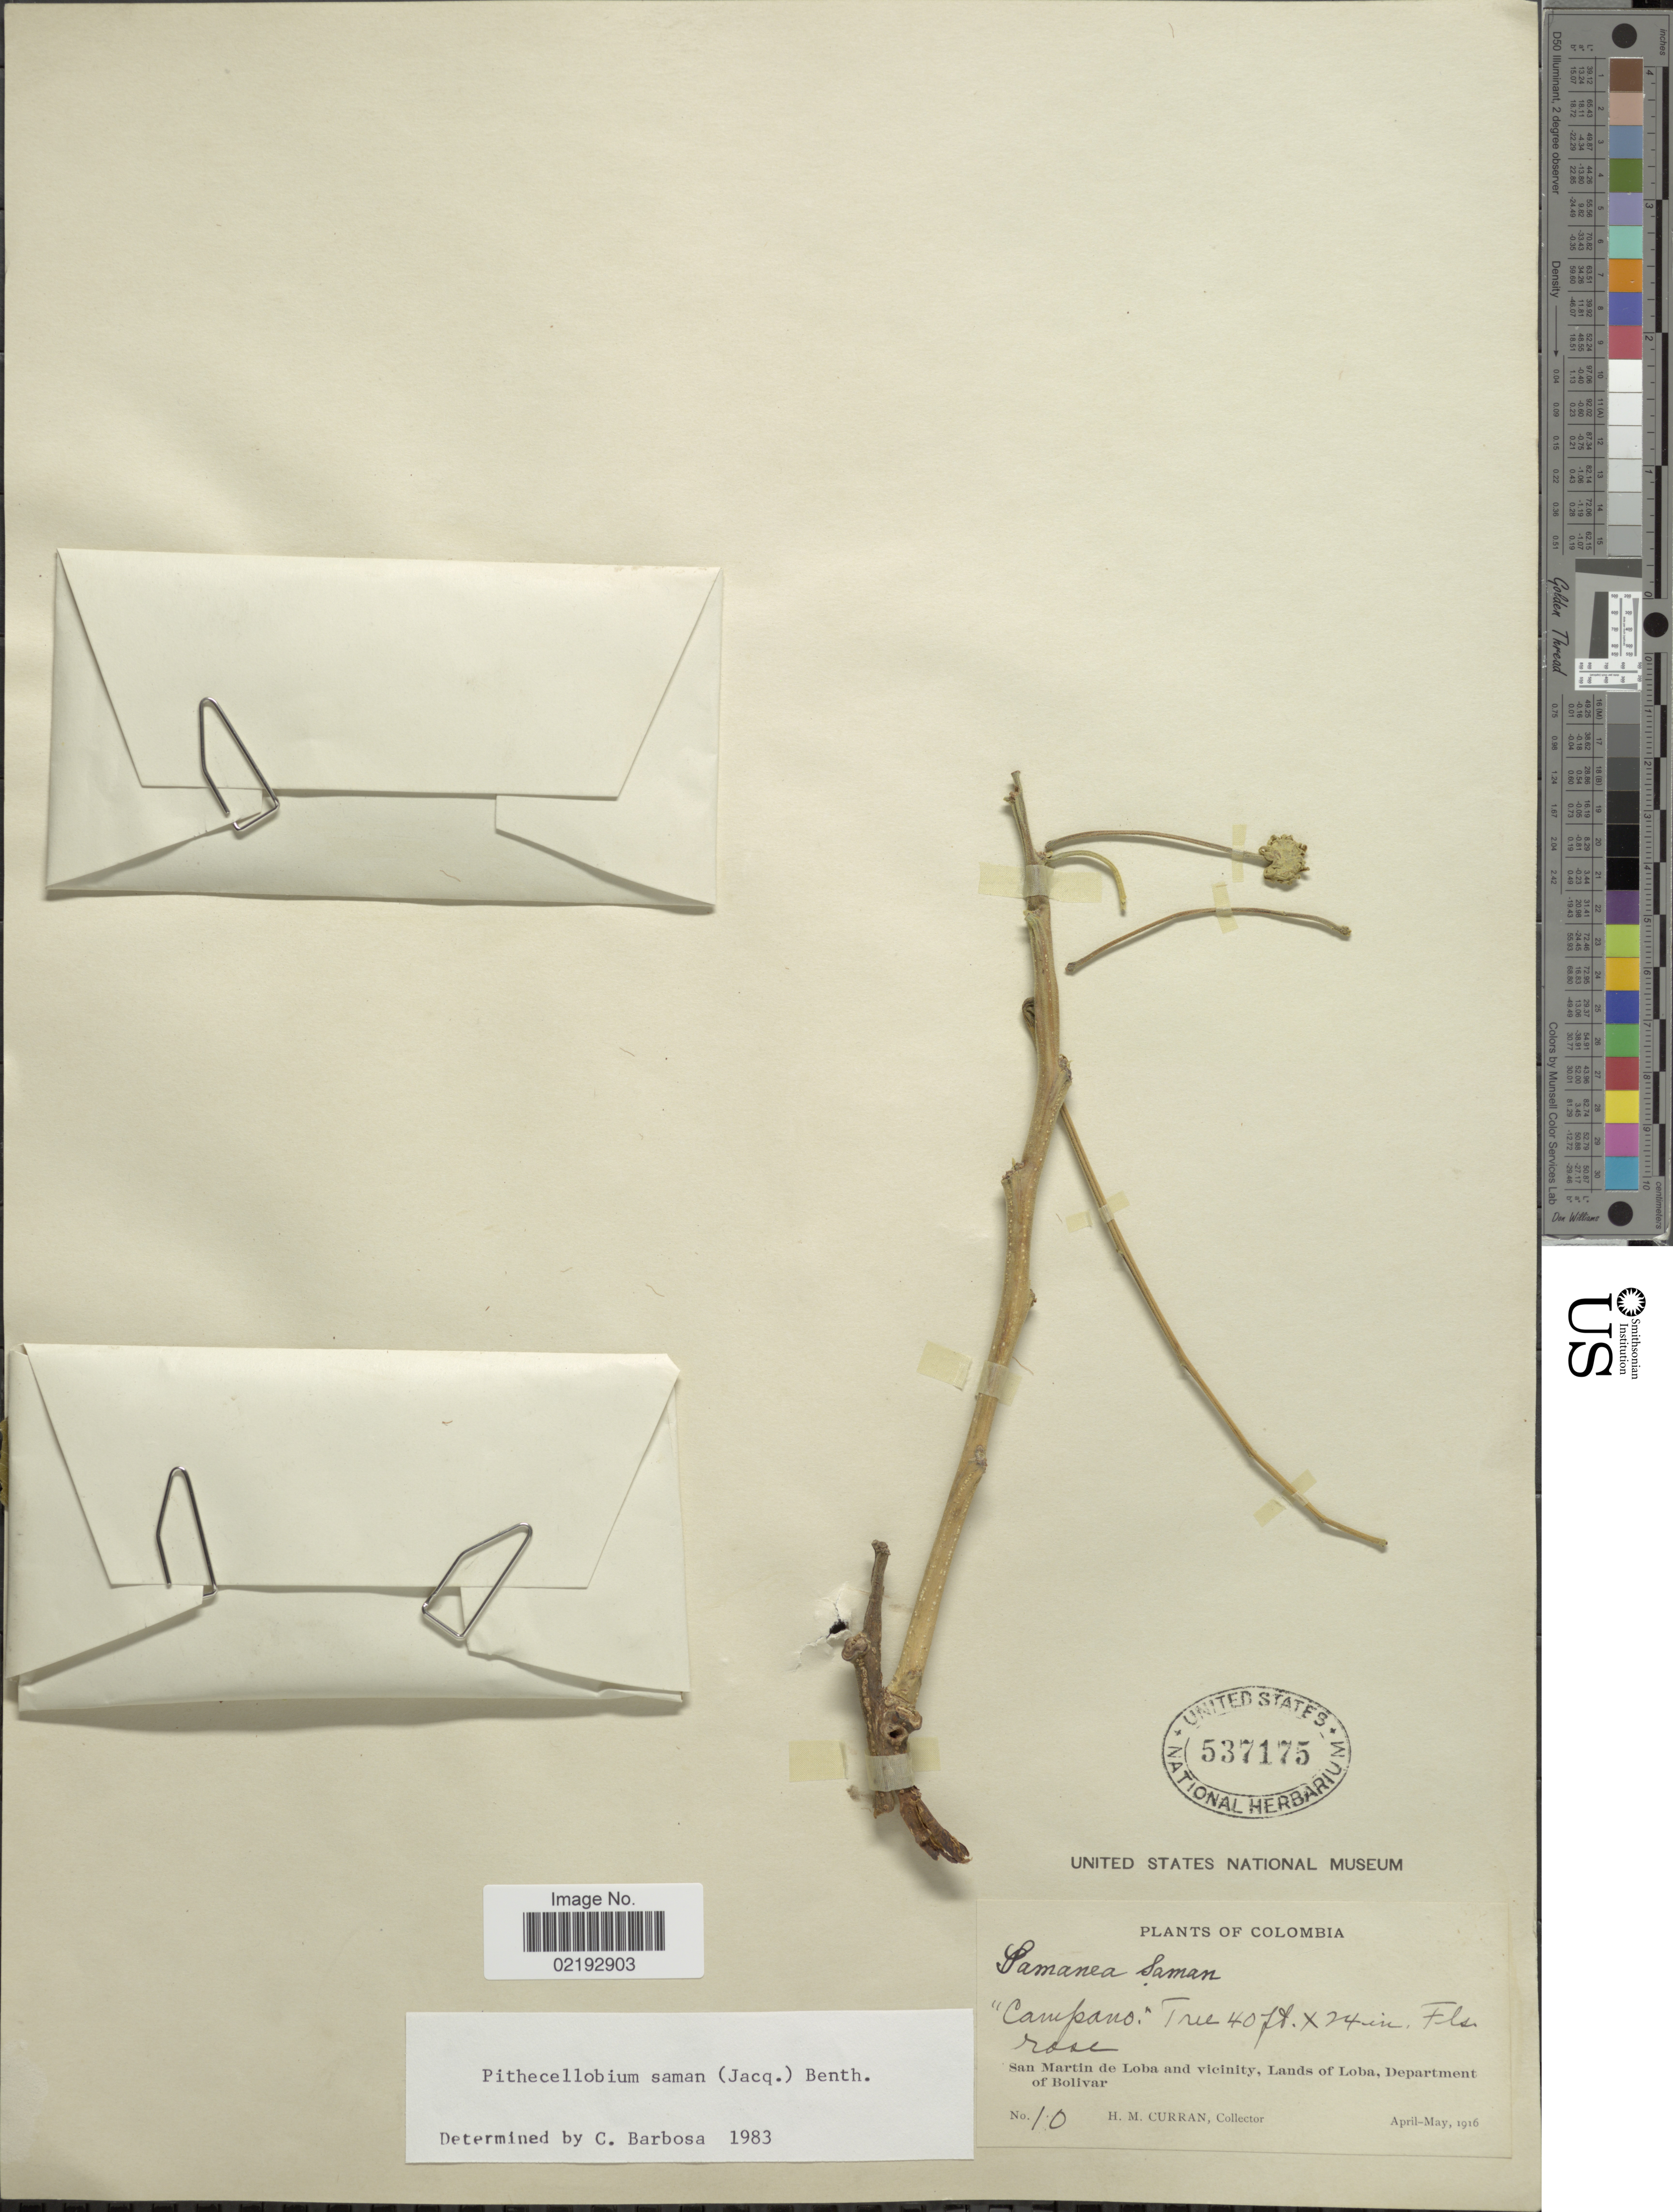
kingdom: Plantae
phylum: Tracheophyta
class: Magnoliopsida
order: Fabales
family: Fabaceae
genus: Samanea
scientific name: Samanea saman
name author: (Jacq.) Merr.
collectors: H. M. Curran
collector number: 10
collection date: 1916-04/1916-05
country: Colombia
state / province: Bolívar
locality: San Martin de Loba and Vicinity, Lands of Loba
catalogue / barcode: US 537175